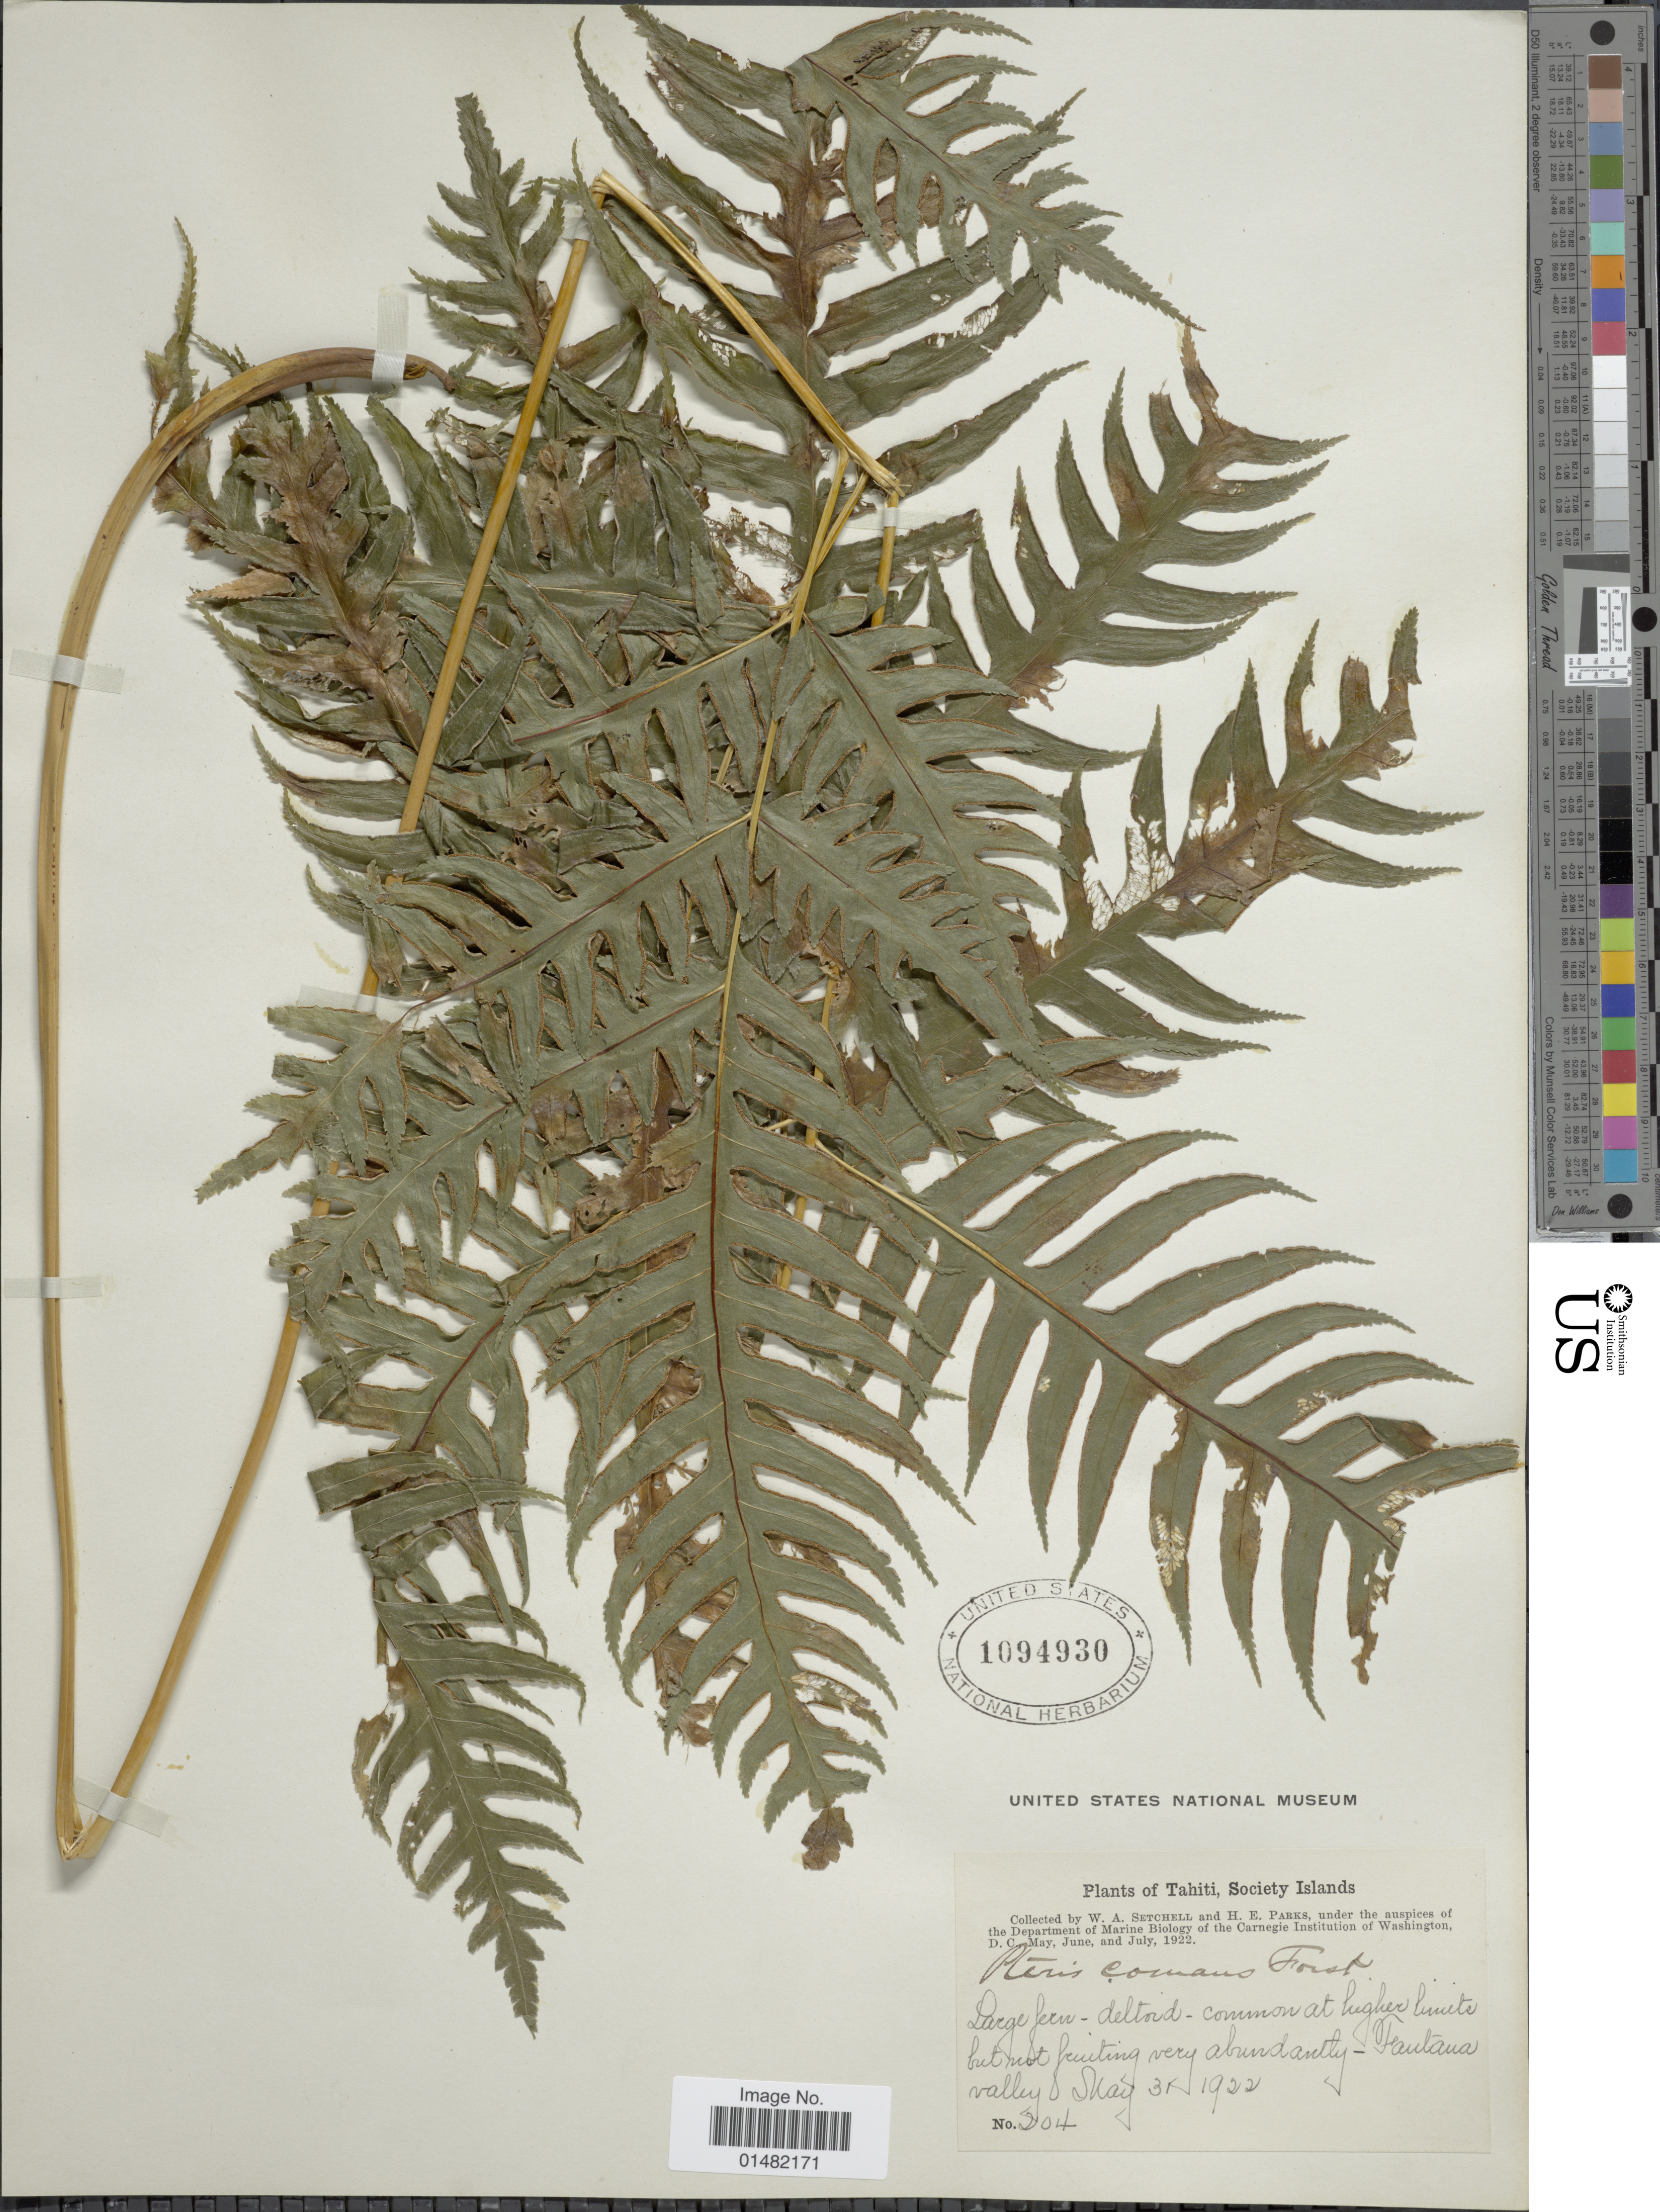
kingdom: Plantae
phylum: Tracheophyta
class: Polypodiopsida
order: Polypodiales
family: Pteridaceae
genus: Pteris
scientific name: Pteris comans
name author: G. Forst.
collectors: W. Setchell & H. E. Parks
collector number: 204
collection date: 1922-05-31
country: French Polynesia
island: Tahiti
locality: Tahiti, Society Islands, Fautana valley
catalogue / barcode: US 1094930